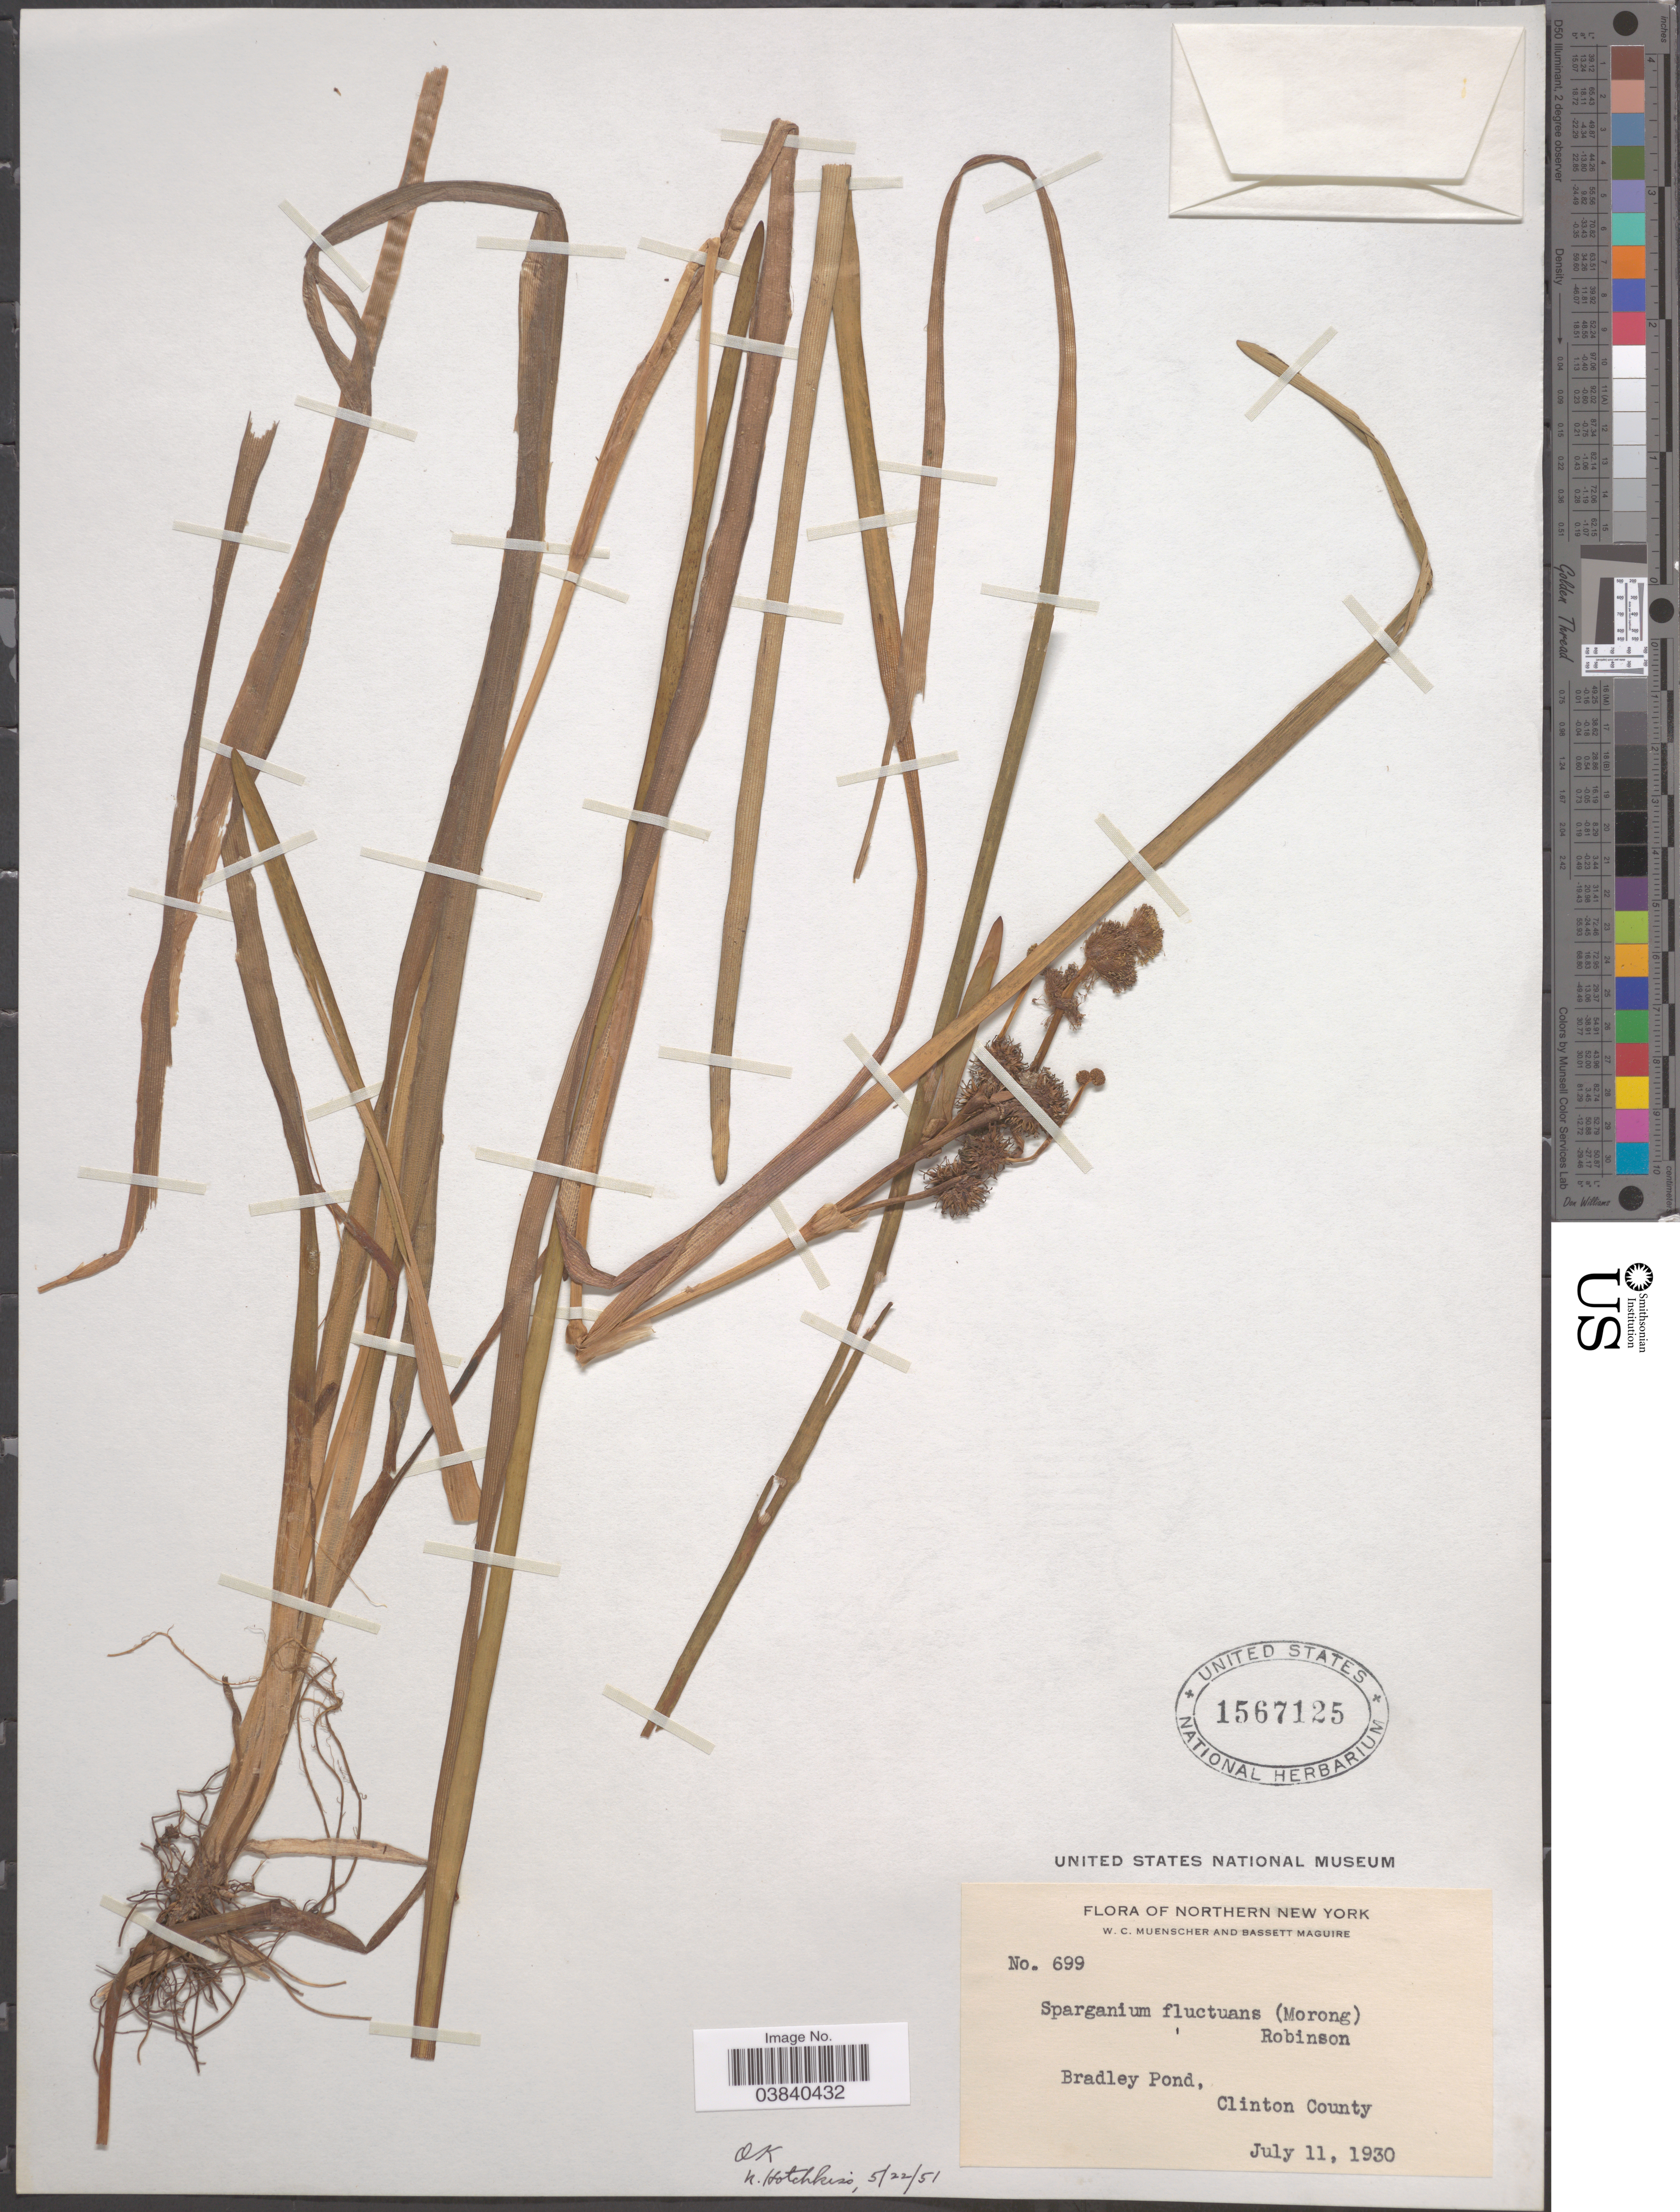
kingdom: Plantae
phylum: Tracheophyta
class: Liliopsida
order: Poales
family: Typhaceae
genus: Sparganium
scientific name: Sparganium fluctuans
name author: (Engelm.) B.L. Rob.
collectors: W. Muenscher & B. Maguire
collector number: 699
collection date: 1930-07-11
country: United States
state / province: New York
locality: Northern New York. Bradley Pond, Clinton County.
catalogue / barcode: US 1567125